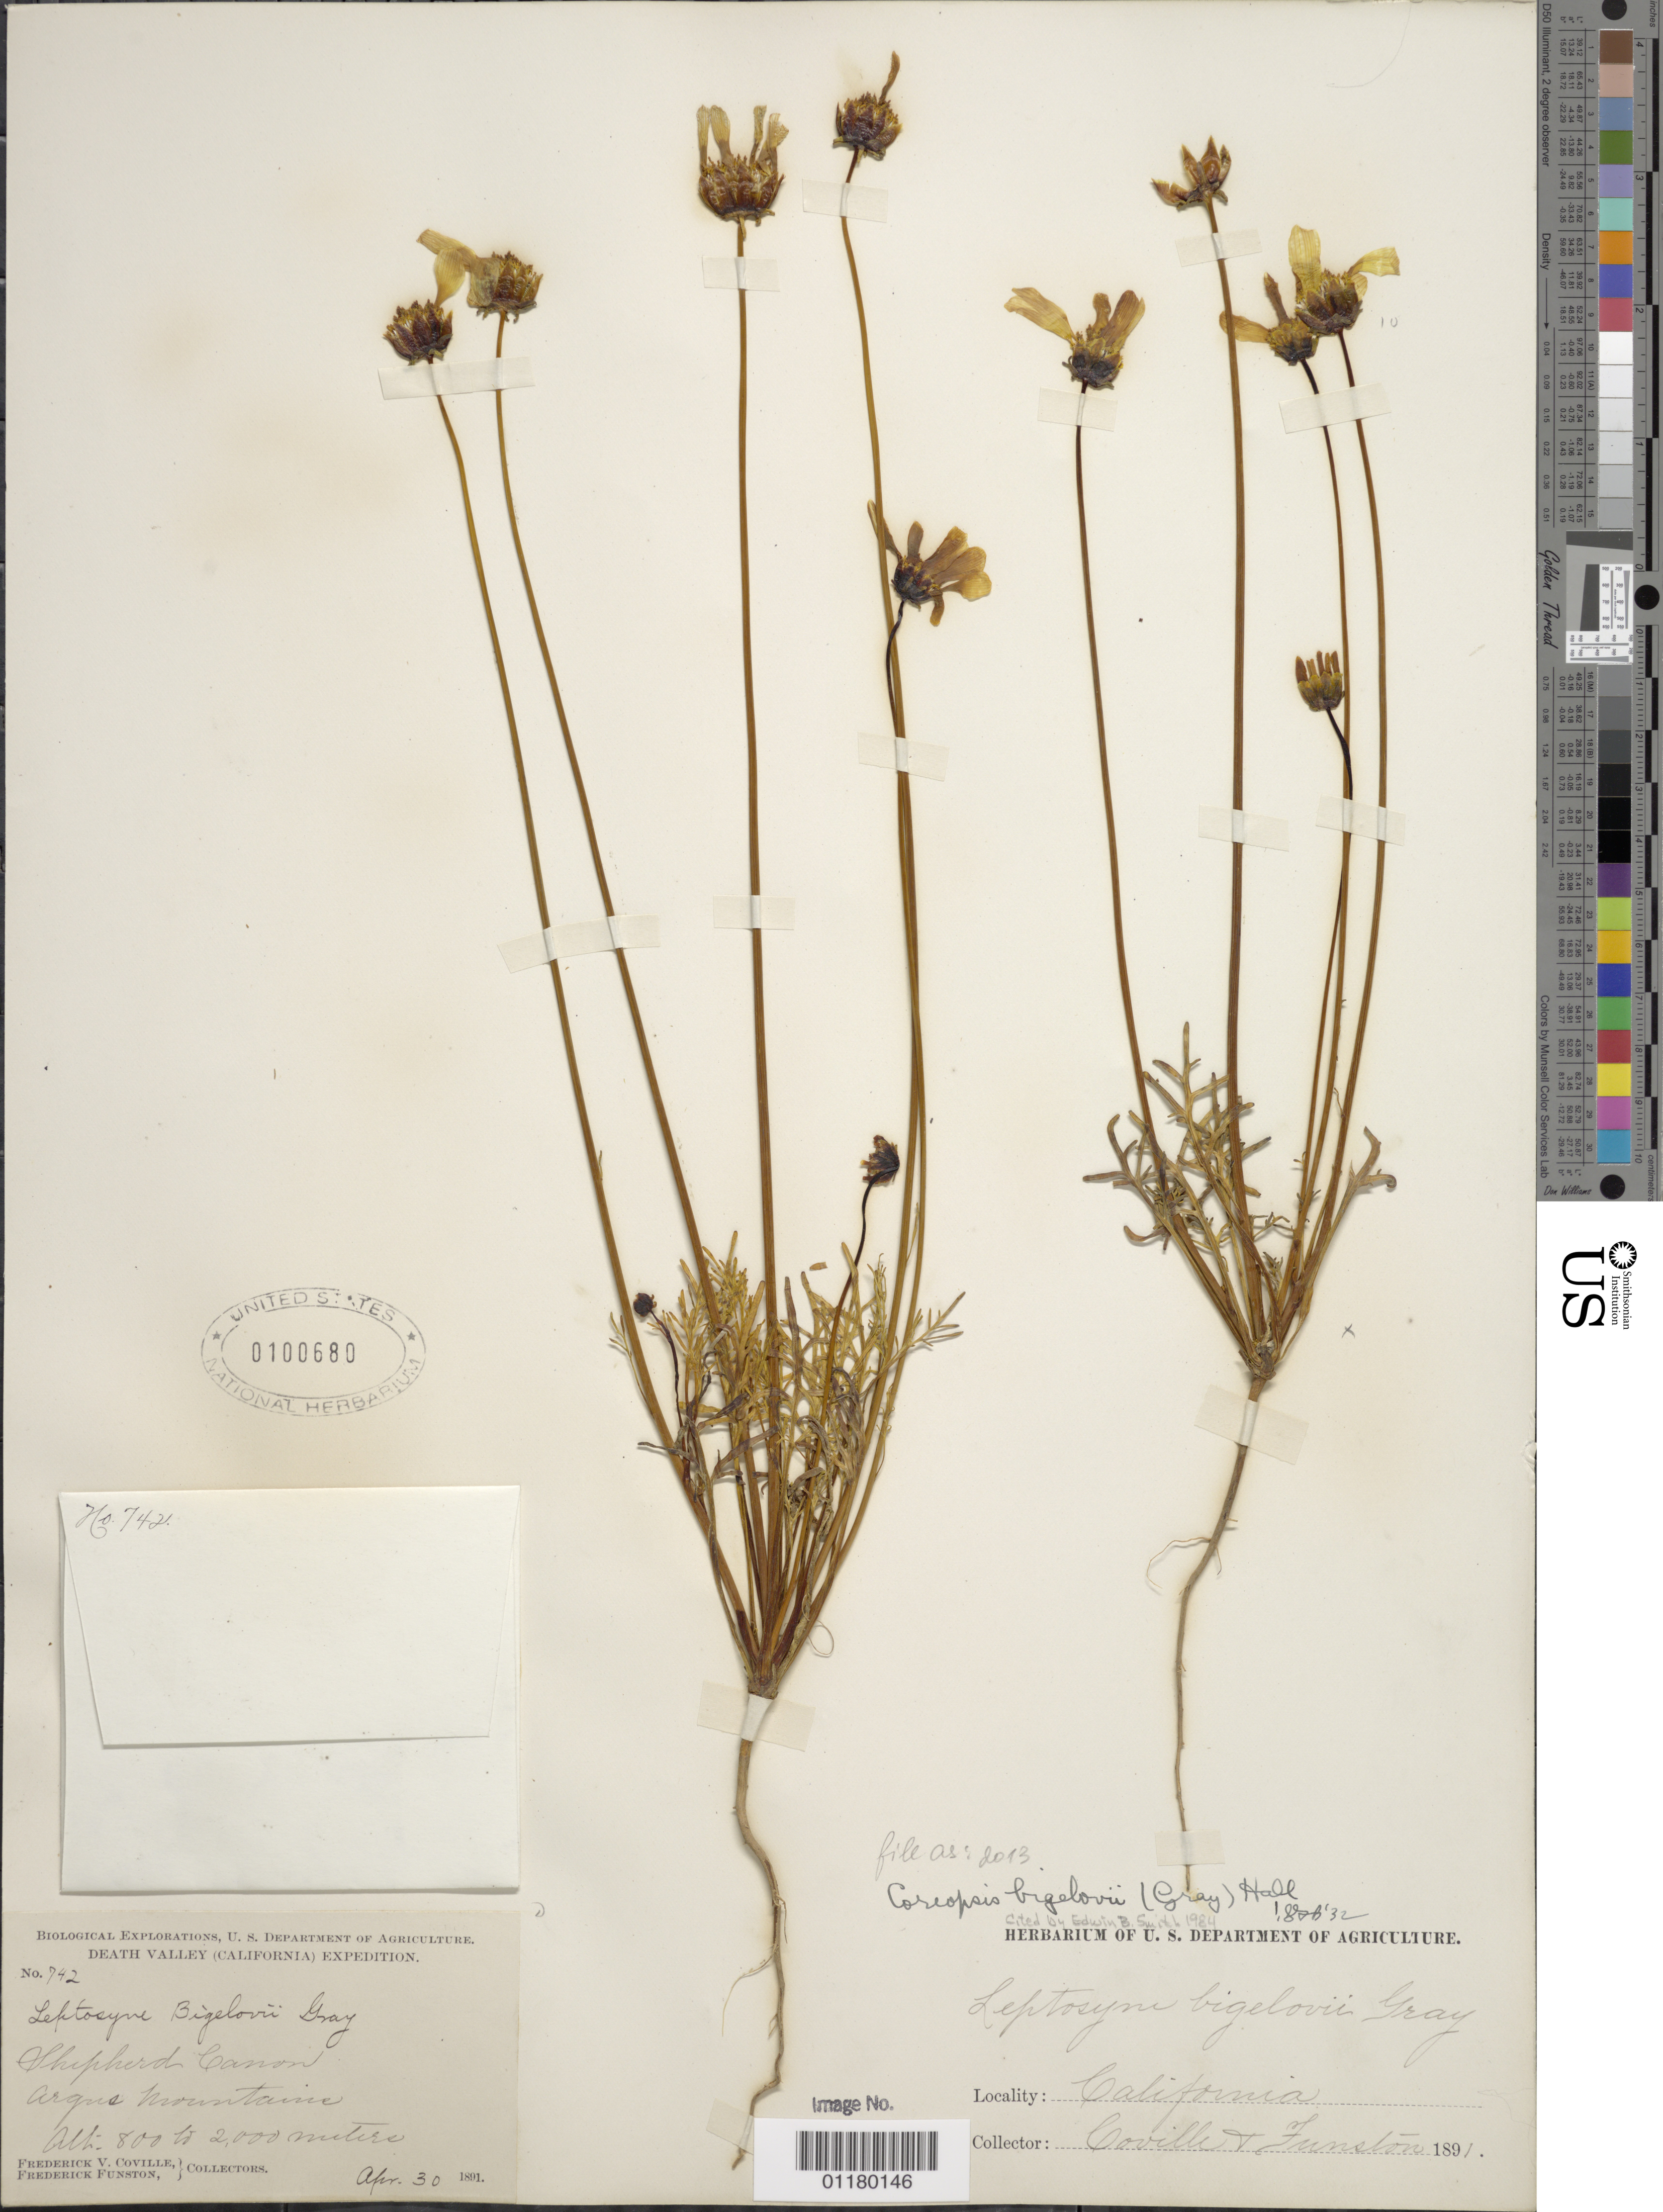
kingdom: Plantae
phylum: Tracheophyta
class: Magnoliopsida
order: Asterales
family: Asteraceae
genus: Coreopsis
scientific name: Coreopsis bigelovii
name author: (A. Gray) Voss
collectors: F. V. Coville & F. Funston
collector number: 742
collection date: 1891-04-30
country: United States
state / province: California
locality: Shepherd Canyon, Argus Mountains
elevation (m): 800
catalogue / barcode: US 100680